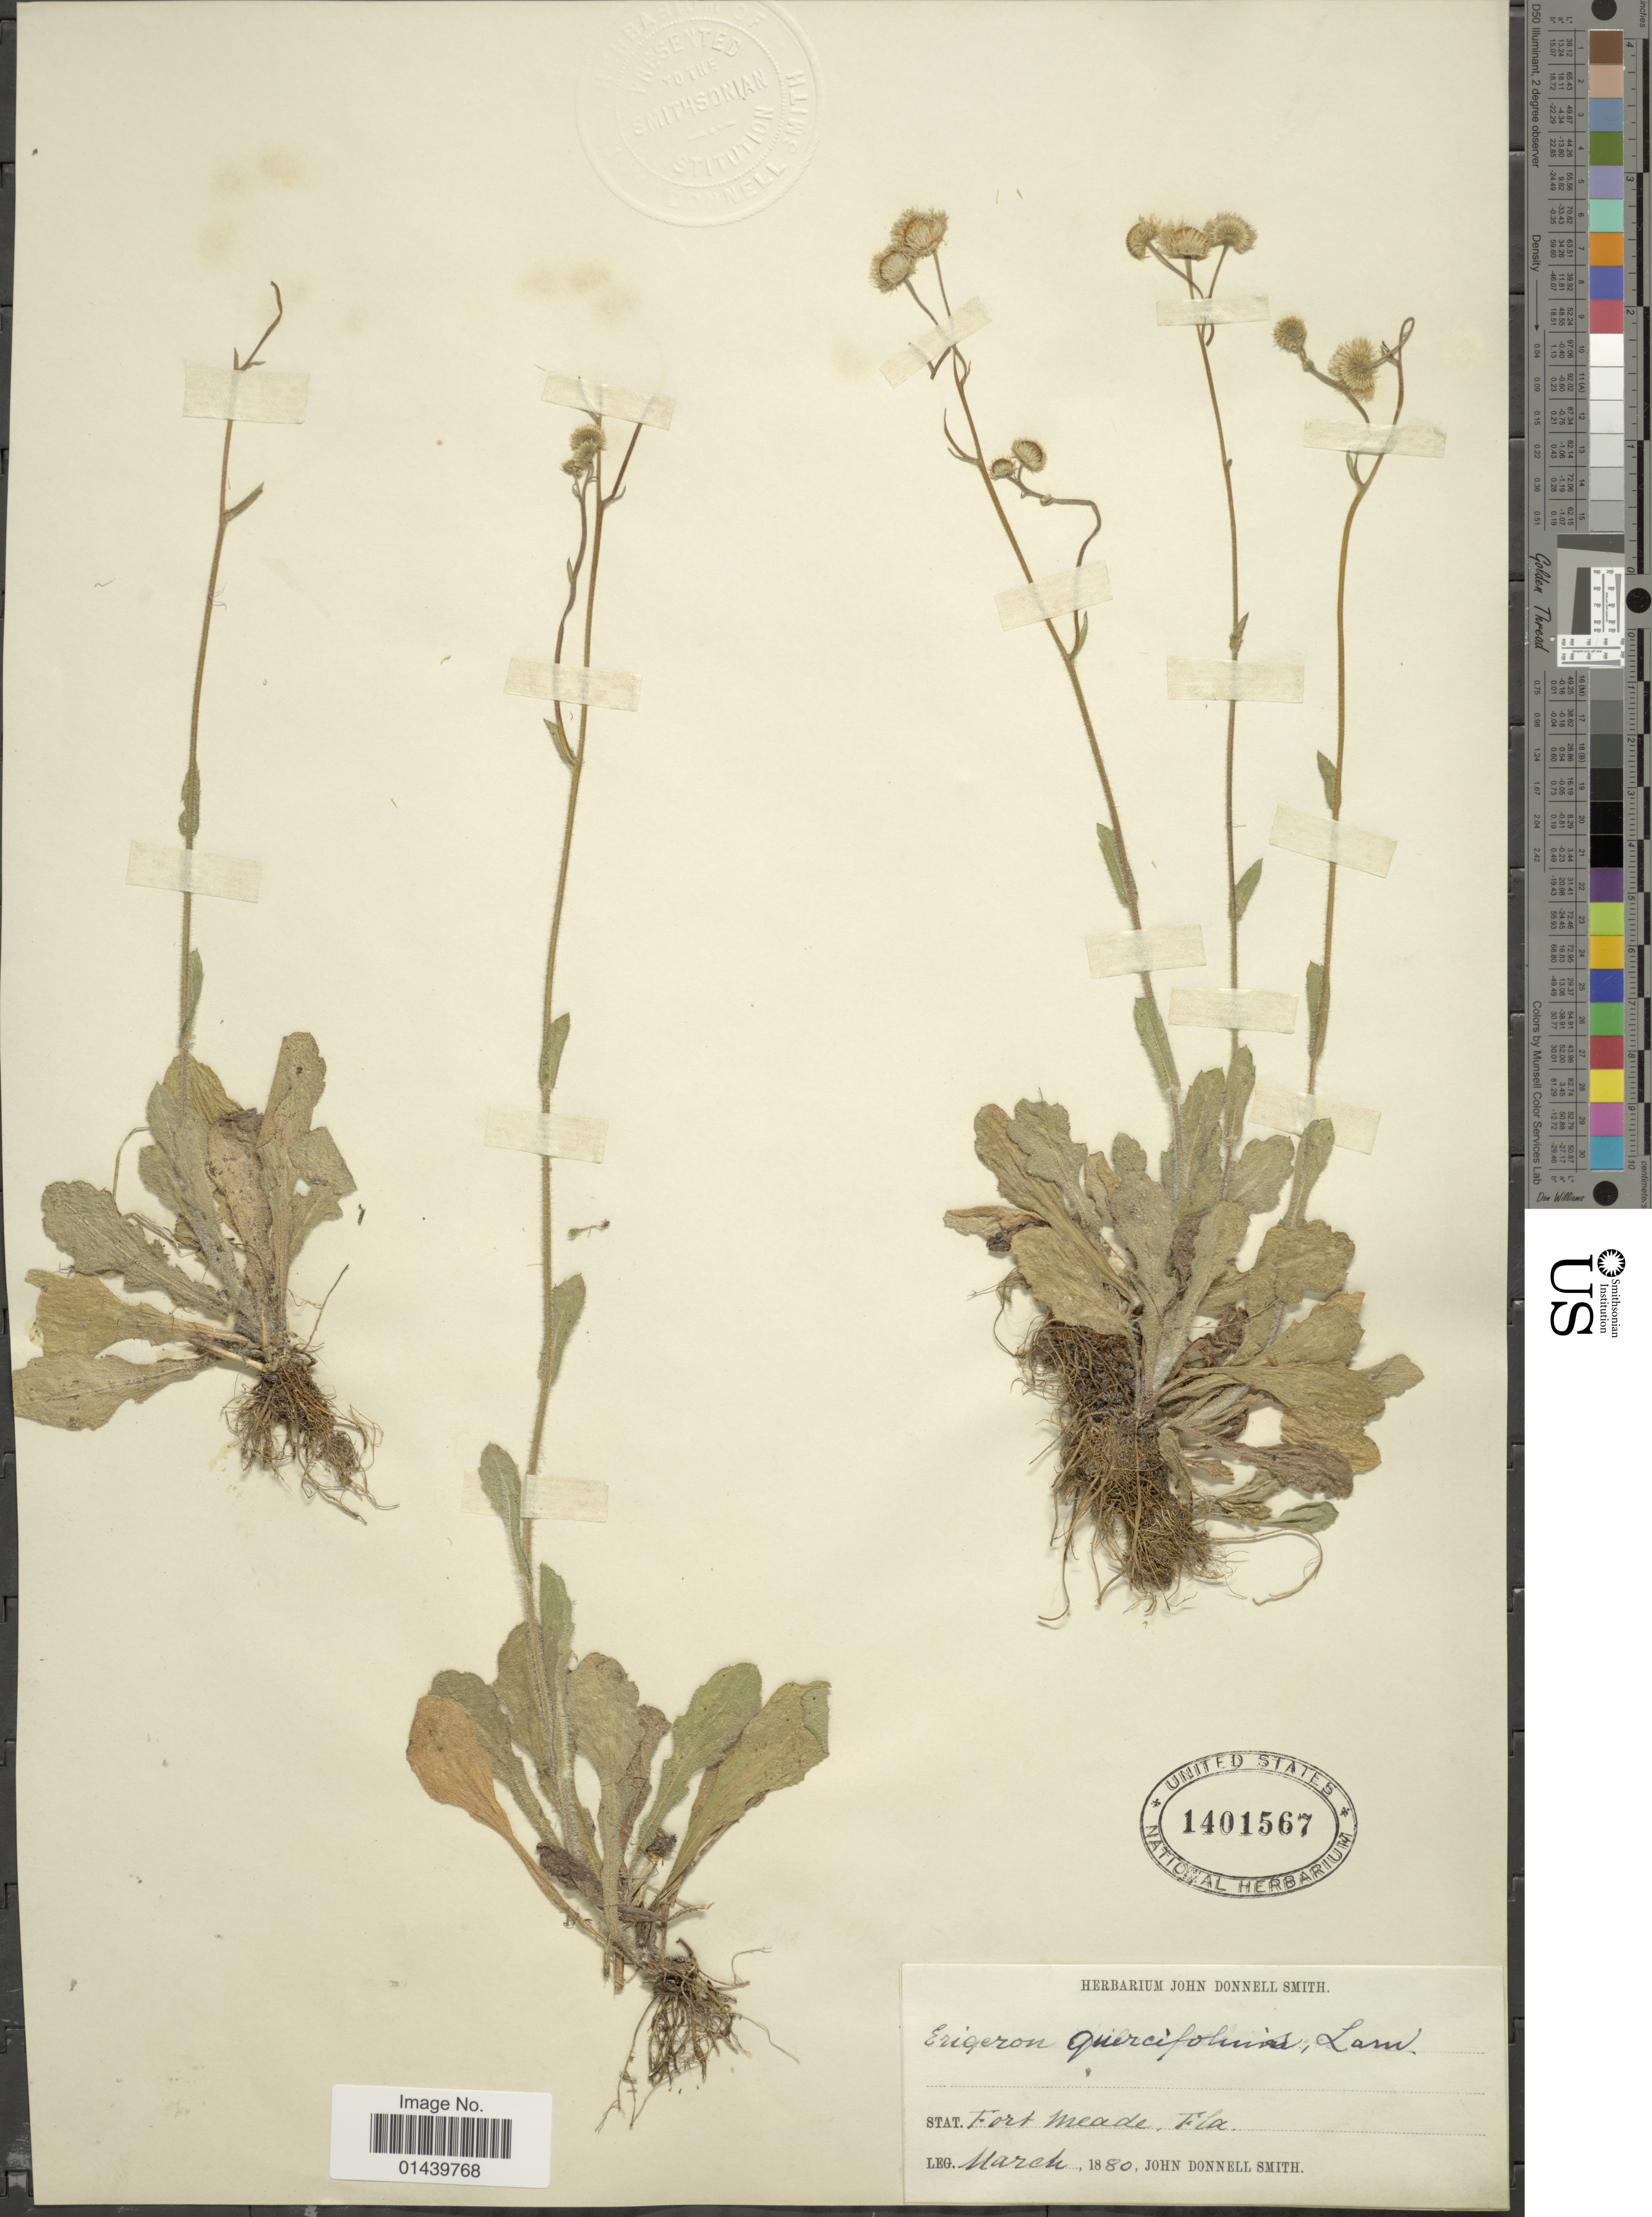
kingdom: Plantae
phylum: Tracheophyta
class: Magnoliopsida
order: Asterales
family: Asteraceae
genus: Erigeron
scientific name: Erigeron quercifolius Lam.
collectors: J. Donnell Smith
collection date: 1880-03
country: United States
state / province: Florida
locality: Stat. Fort Meade, Fla.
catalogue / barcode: US 1401567